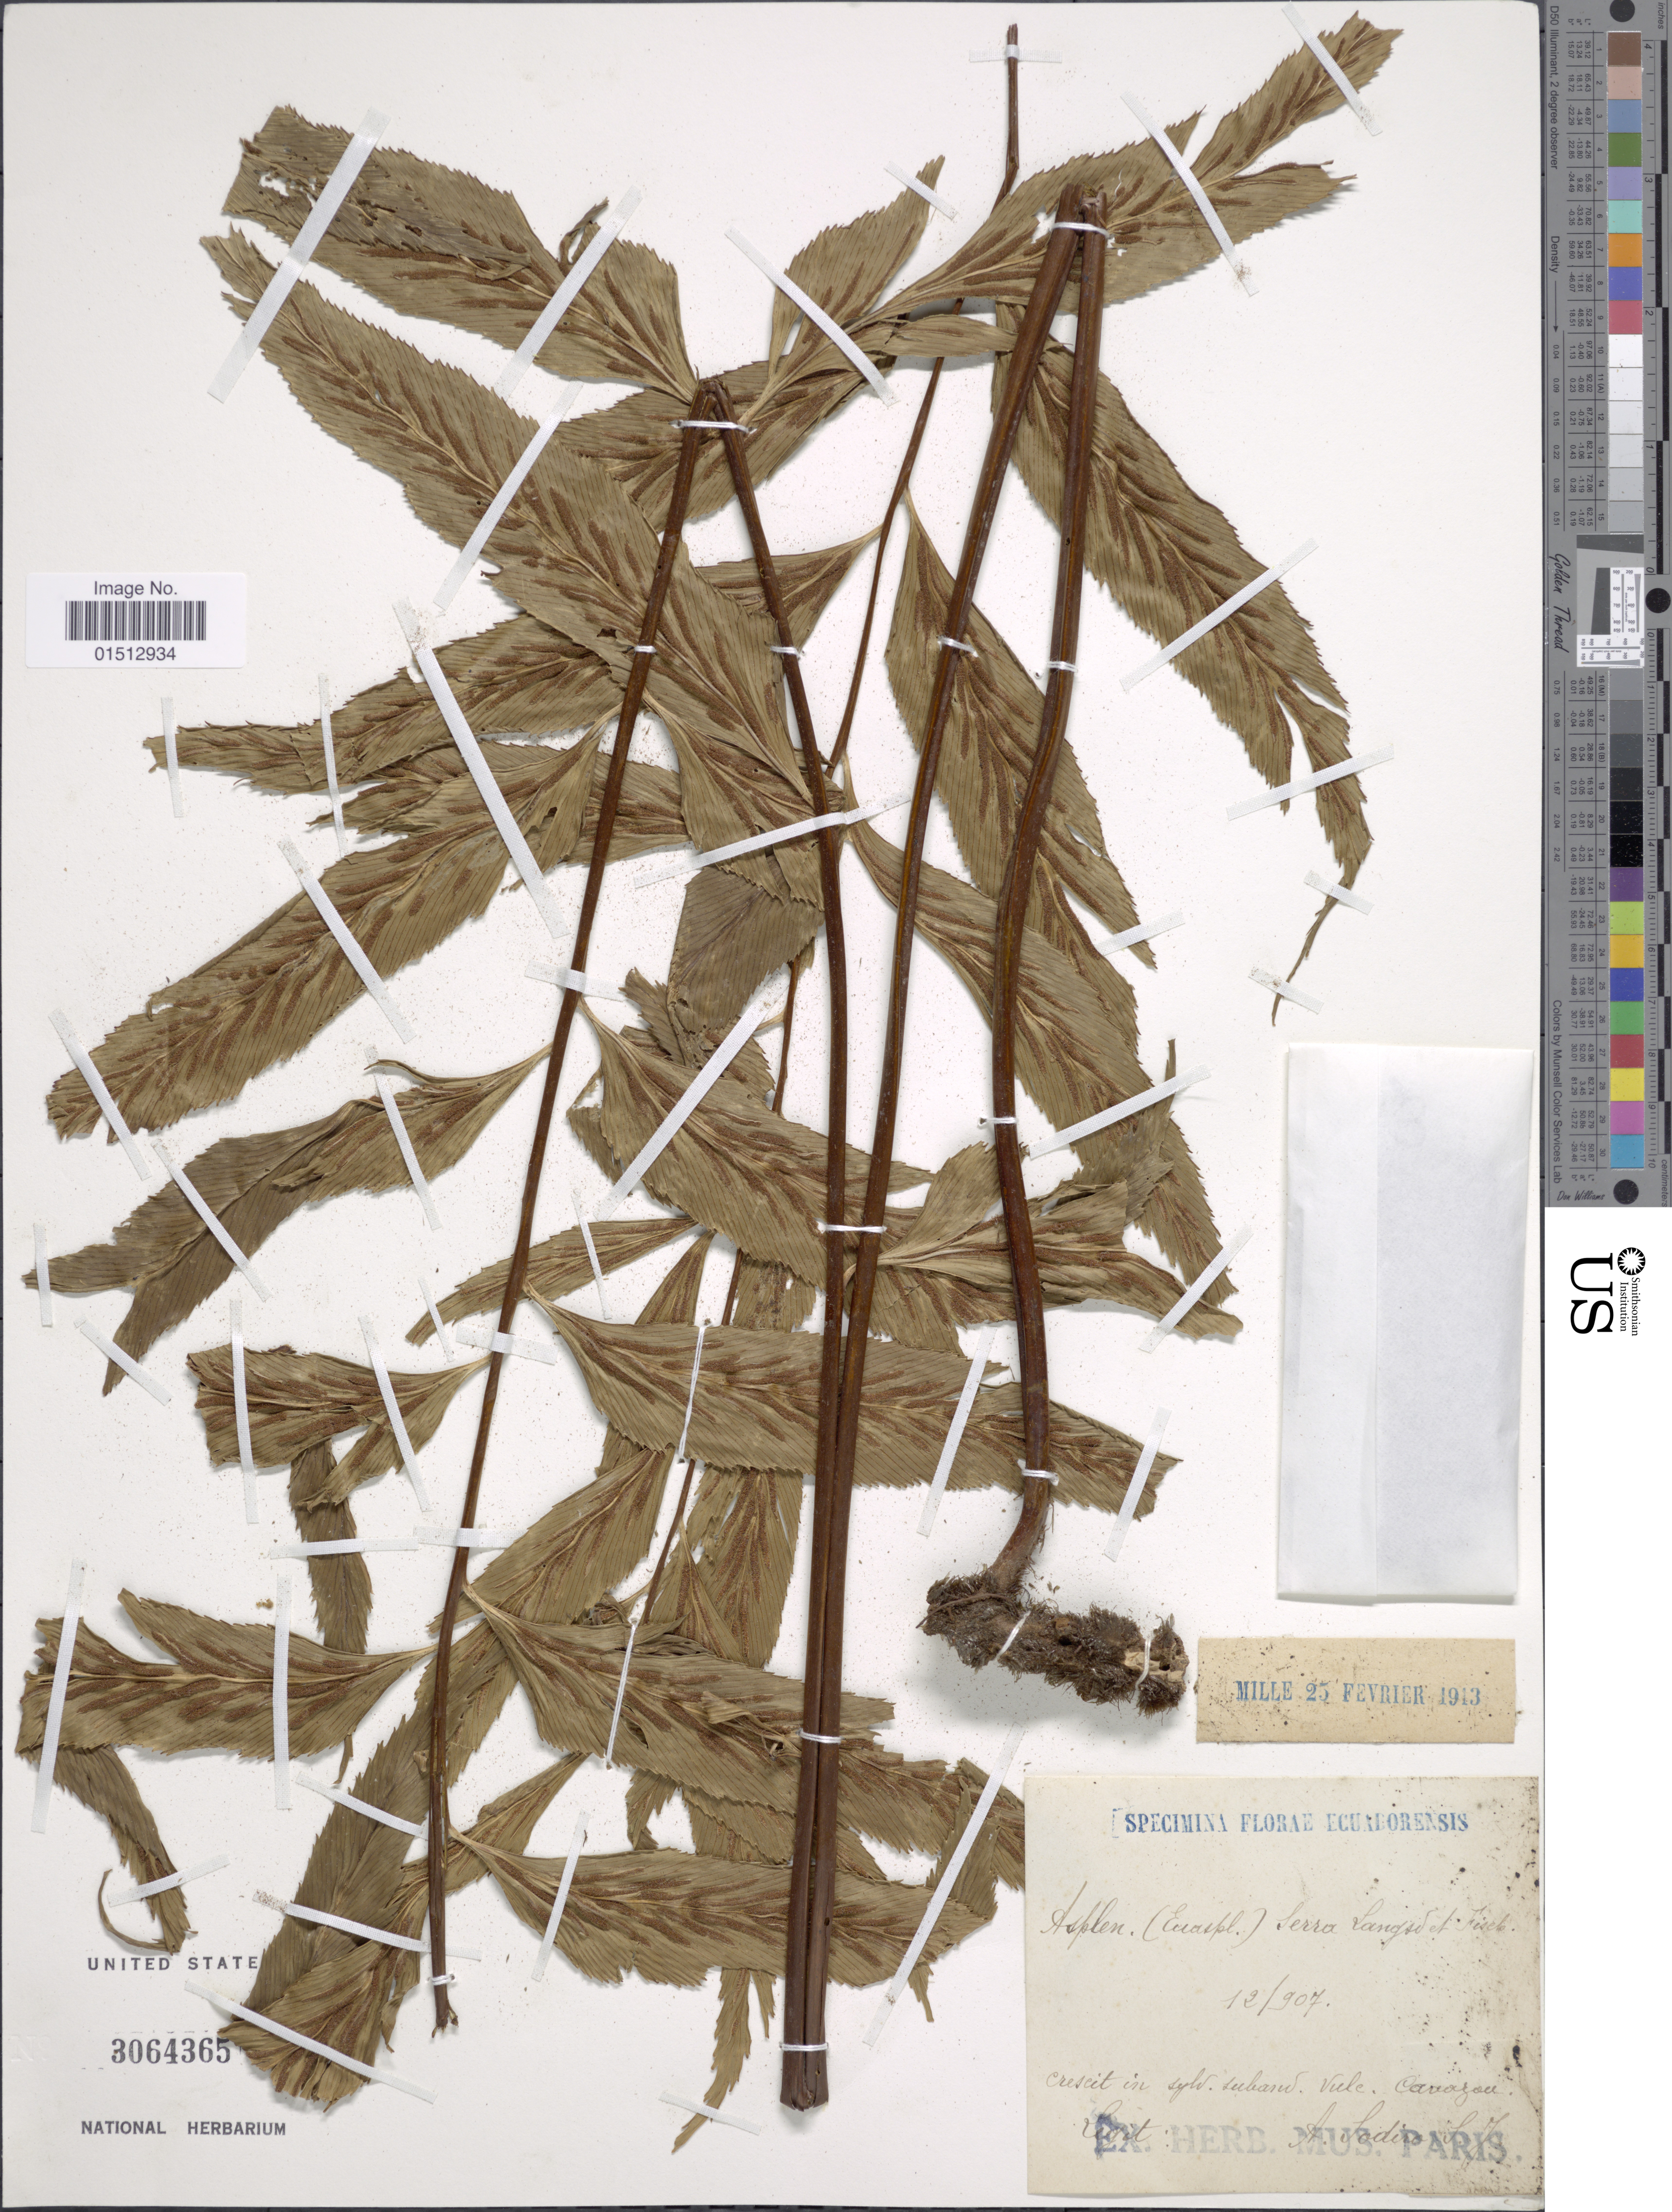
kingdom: Plantae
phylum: Tracheophyta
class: Polypodiopsida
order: Polypodiales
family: Aspleniaceae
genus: Asplenium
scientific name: Asplenium serra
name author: Langsd. & Fisch.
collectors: A. Sodiro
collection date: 1907-12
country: Ecuador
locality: Ecuadorensis, crescit in sylv. suband, vulc. Corazón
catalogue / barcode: US 3064365